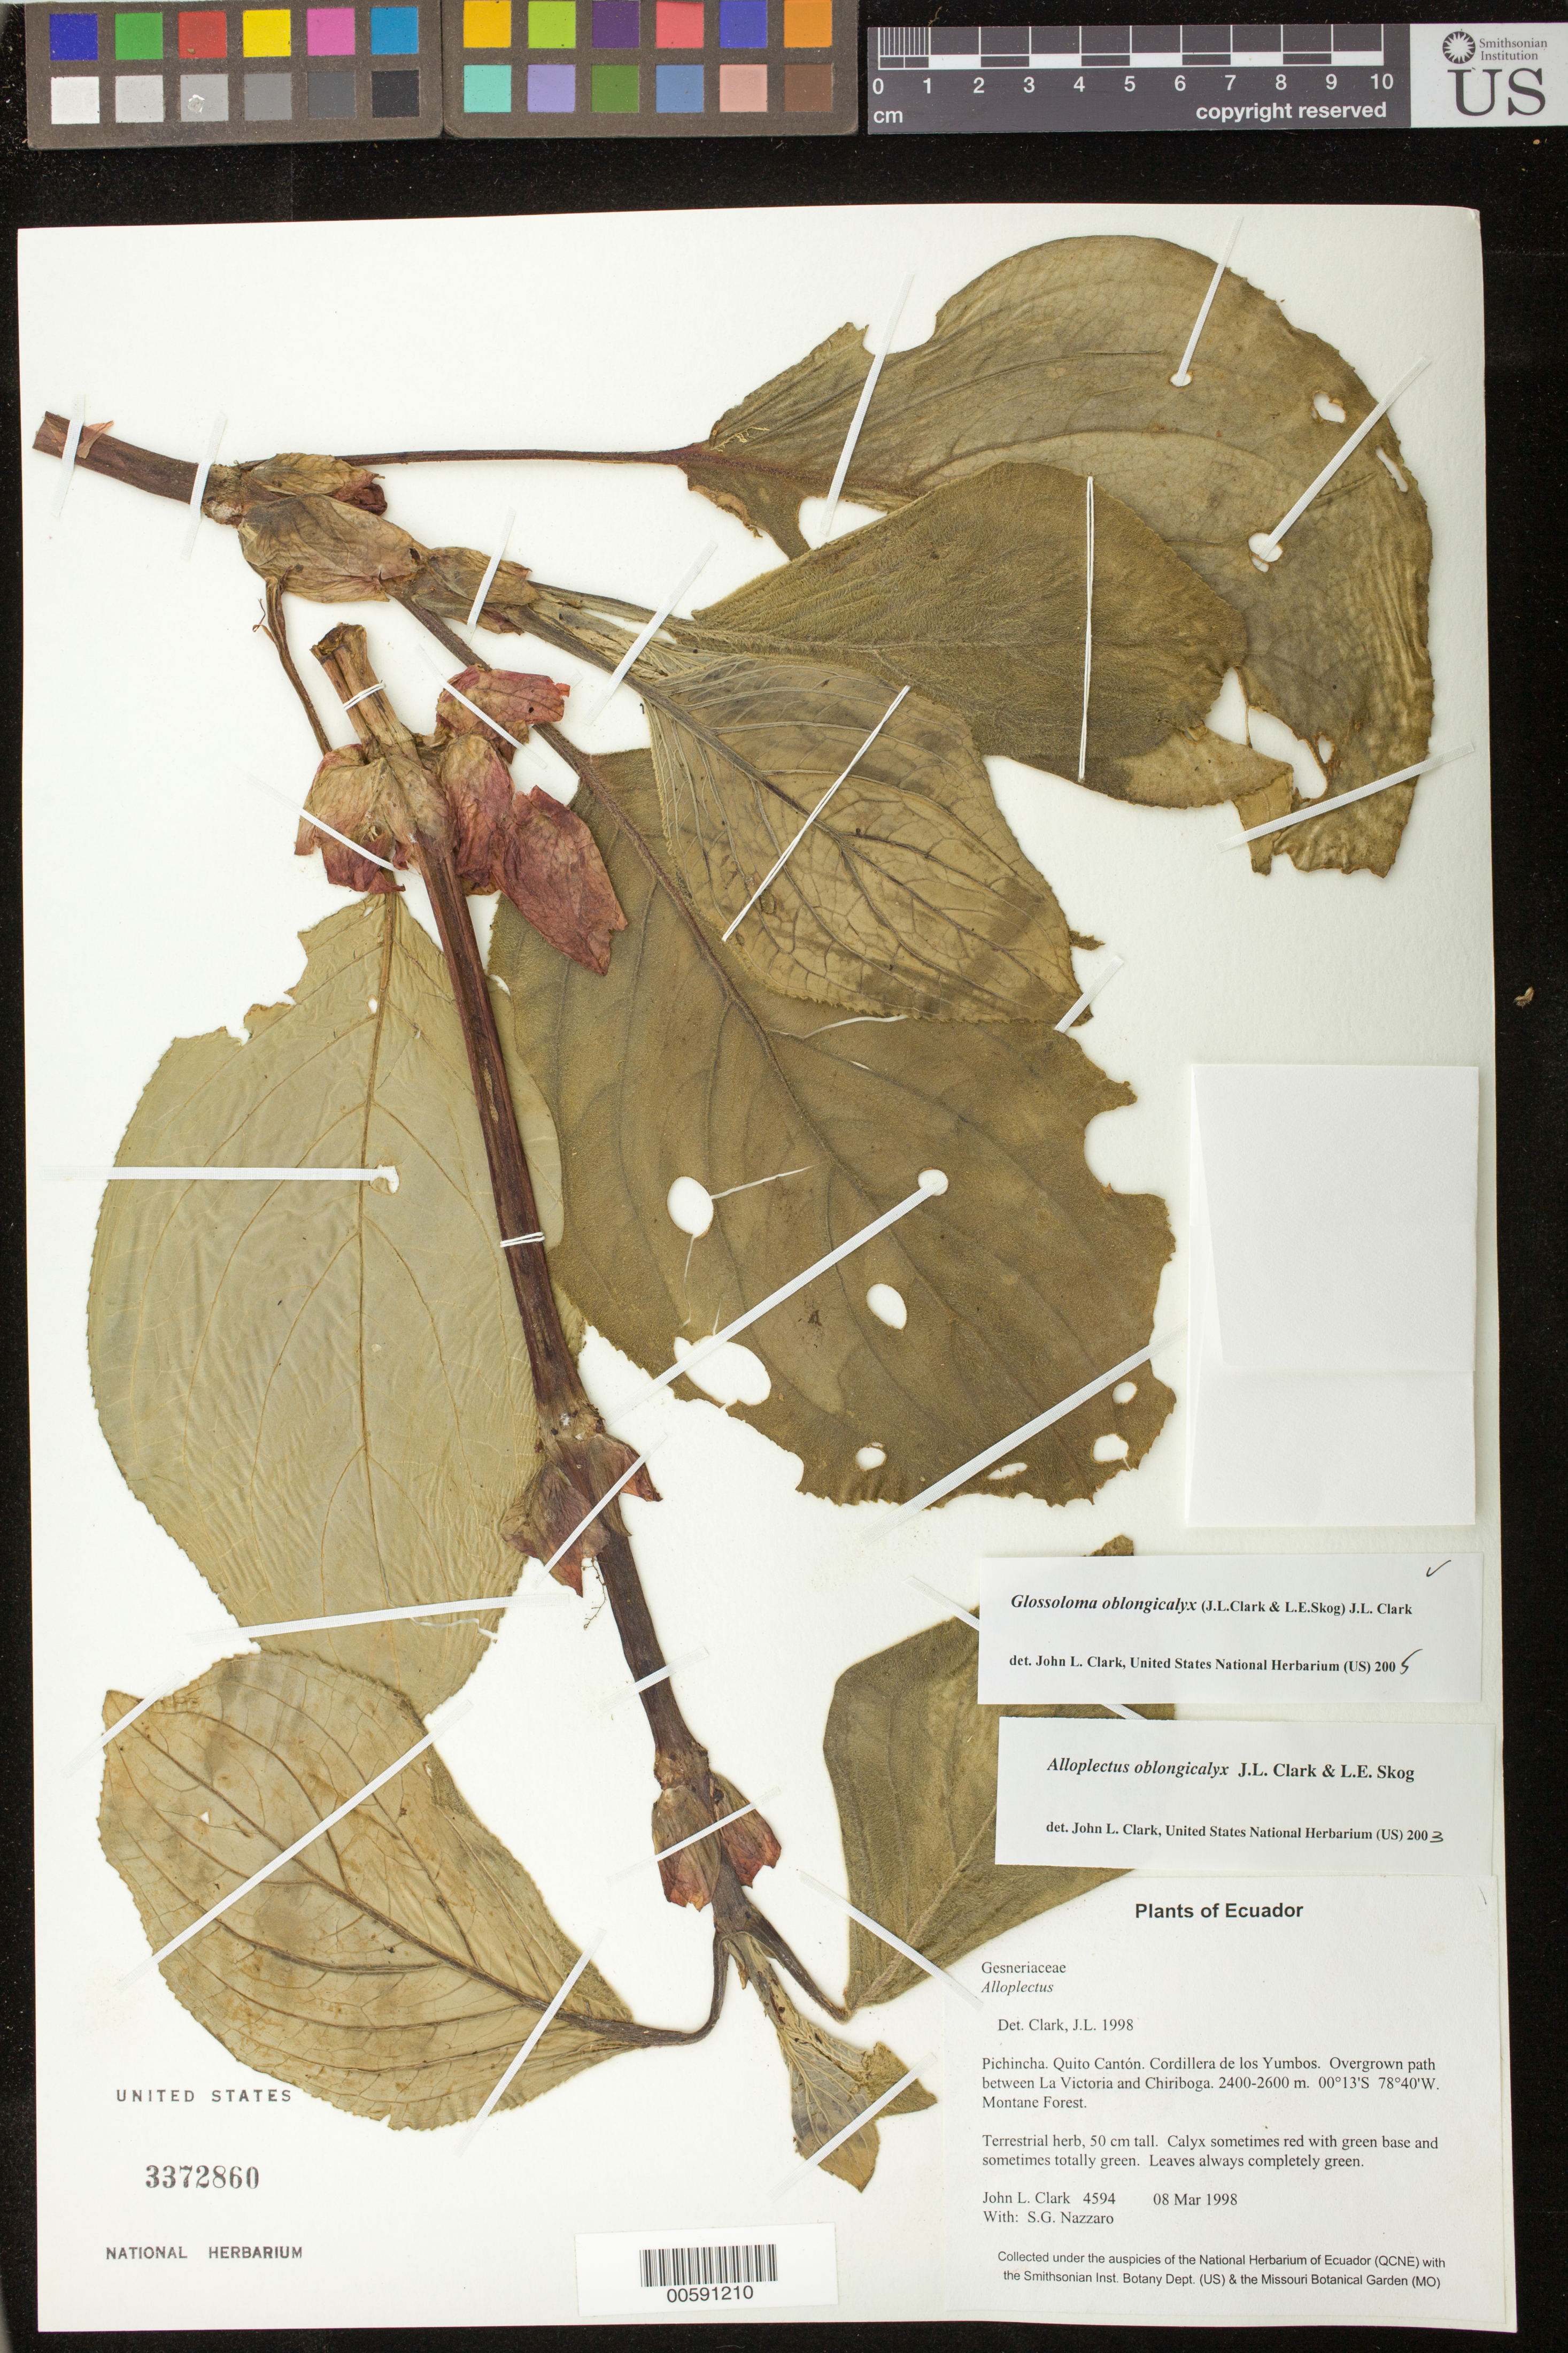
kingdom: Plantae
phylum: Tracheophyta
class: Magnoliopsida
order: Lamiales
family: Gesneriaceae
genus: Glossoloma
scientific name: Glossoloma oblongicalyx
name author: (J.L. Clark & L.E. Skog) J.L. Clark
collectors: J. L. Clark & S. Nazzaro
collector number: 4594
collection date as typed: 08 Mar 1998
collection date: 1998-03-08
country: Ecuador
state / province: Pichincha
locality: Quito Cantón. Cordillera de los Yumbos. Overgrown path between La Victoria and Chiriboga.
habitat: Montane Forest.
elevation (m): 2400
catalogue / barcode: US 3372860